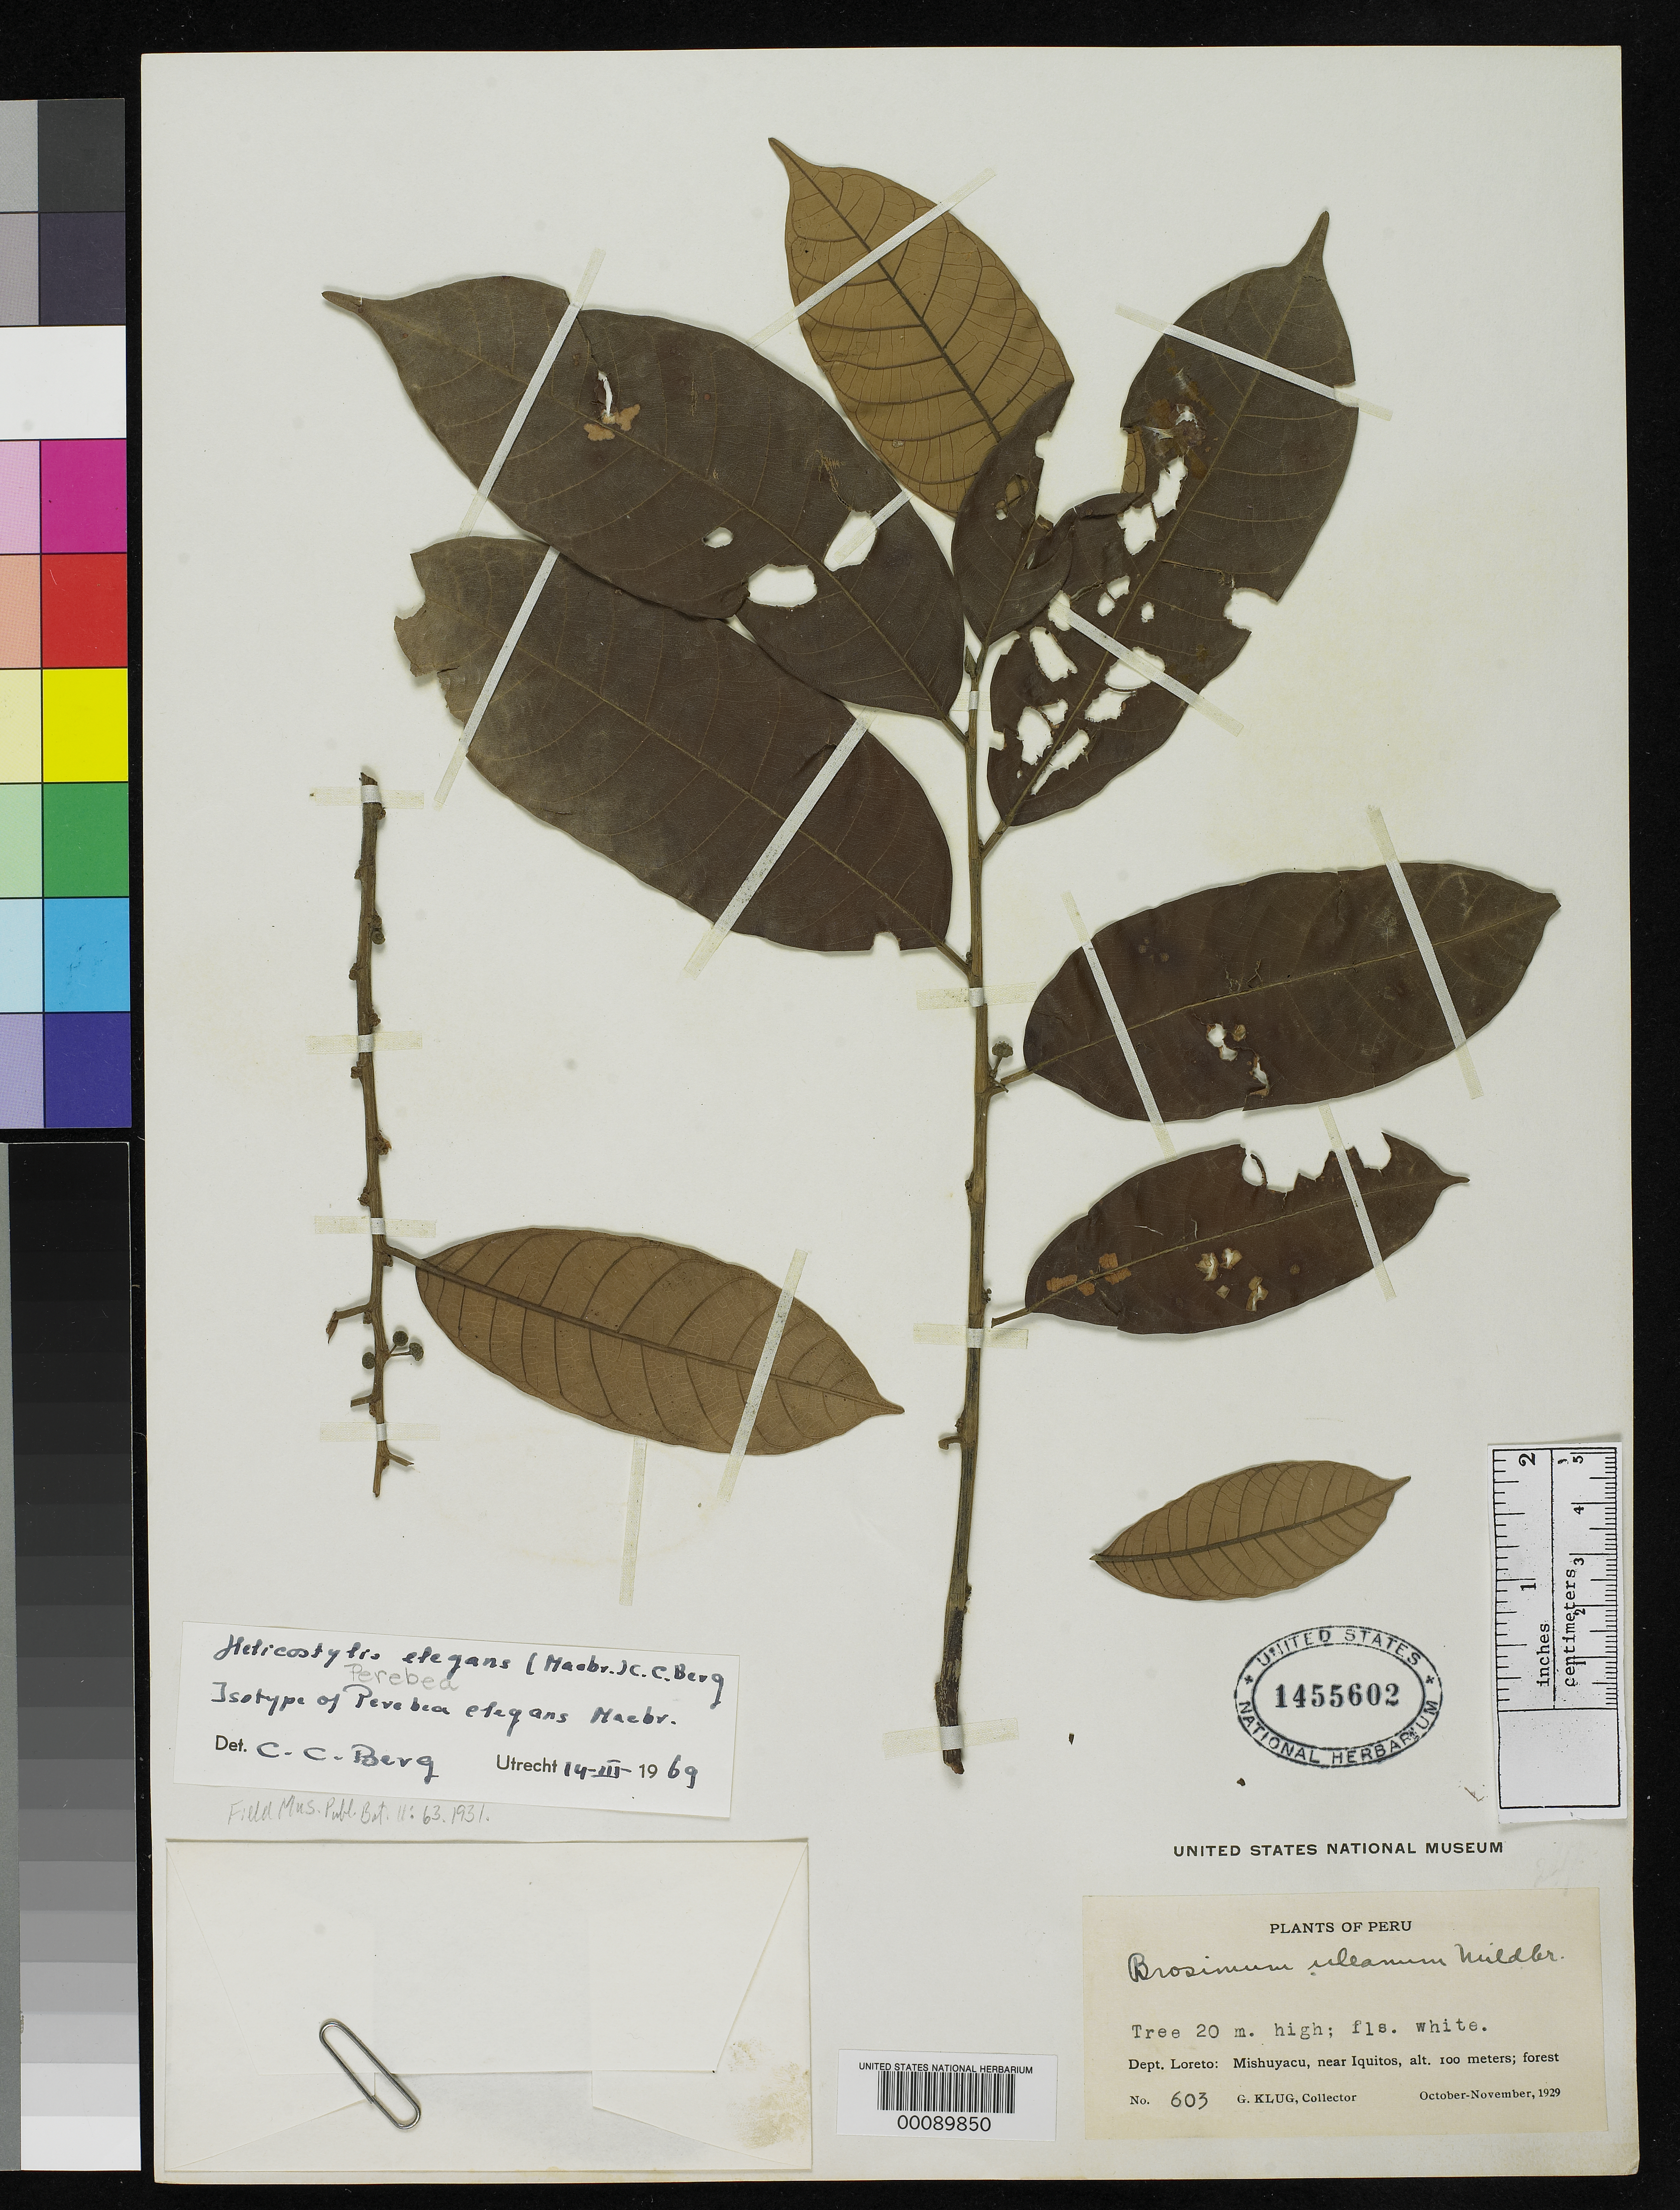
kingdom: Plantae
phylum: Tracheophyta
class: Magnoliopsida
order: Rosales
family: Moraceae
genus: Perebea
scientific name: Perebea elegans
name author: J.F. Macbr.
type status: Isotype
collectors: G. Klug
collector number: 603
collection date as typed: Oct 1929 to -- Nov 1929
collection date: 1929-10/1929-11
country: Peru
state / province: Loreto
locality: Mishuyacu, near Iquitos.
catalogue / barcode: US 1455602